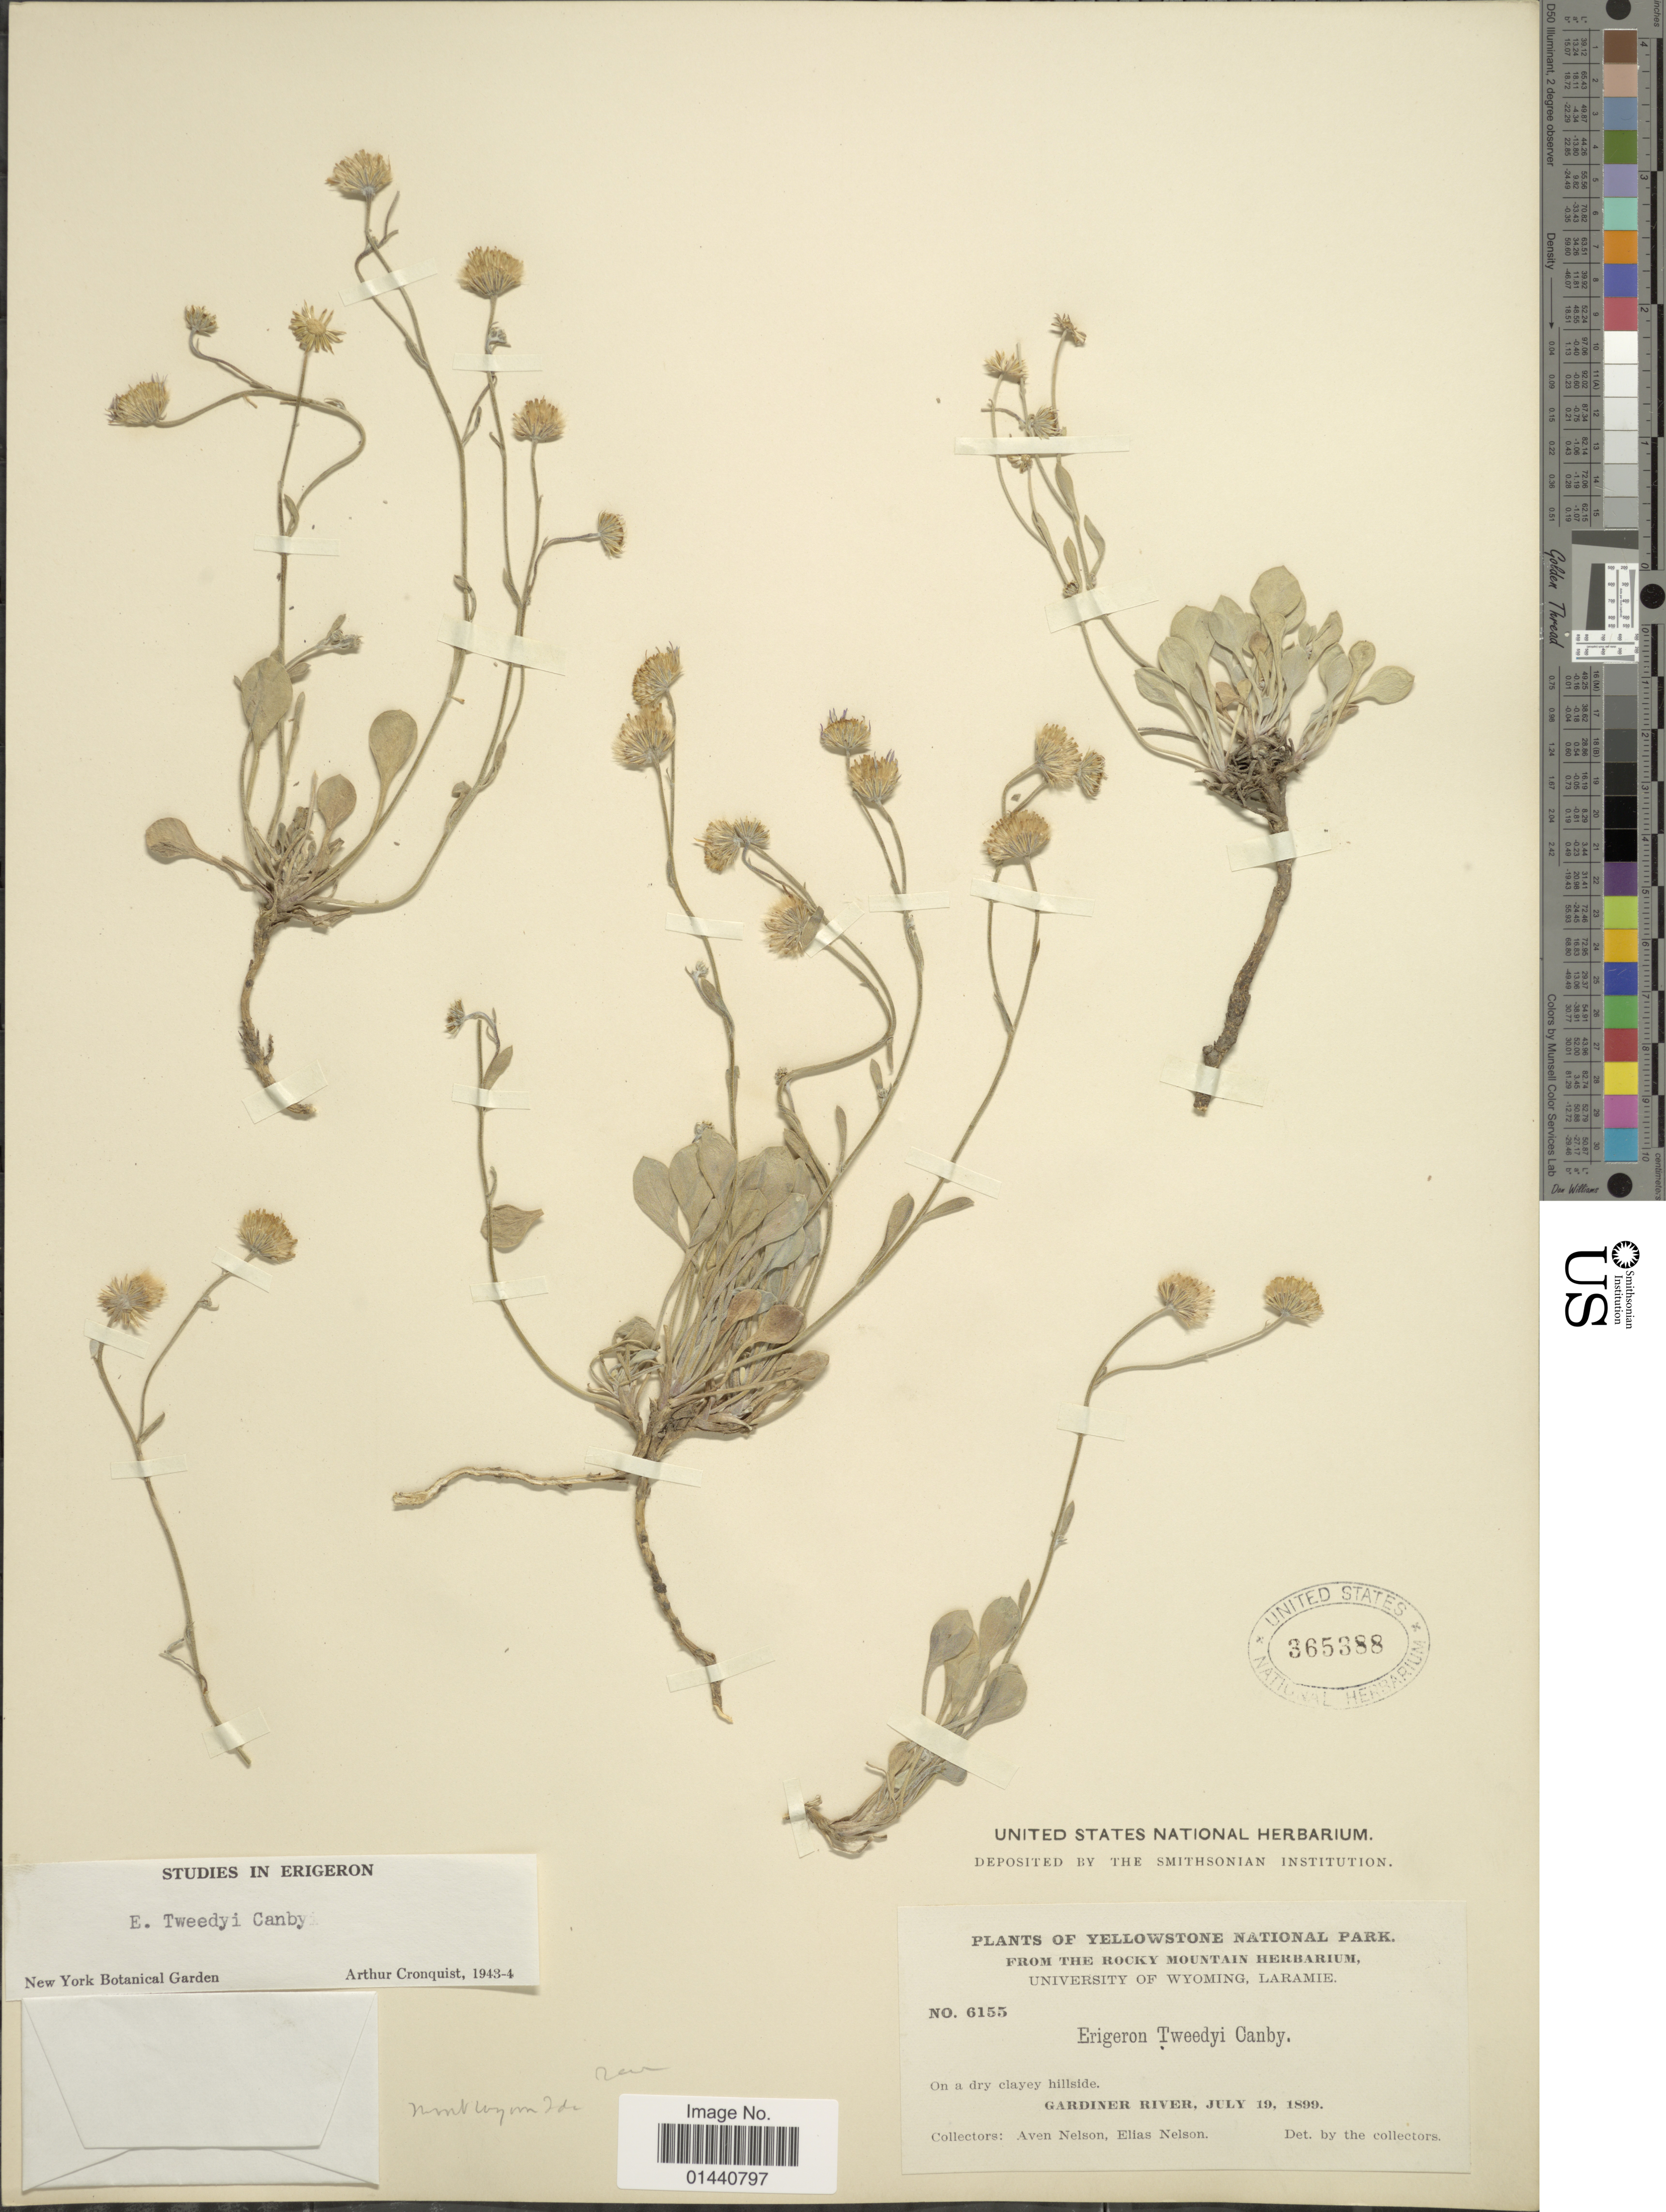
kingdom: Plantae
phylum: Tracheophyta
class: Magnoliopsida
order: Asterales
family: Asteraceae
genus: Erigeron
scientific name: Erigeron tweediei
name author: Hook. & Arn.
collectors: A. Nelson & E. Nelson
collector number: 6155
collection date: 1899-07-19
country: United States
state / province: Montana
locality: Yellowstone National Park. Gardiner River.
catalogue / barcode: US 365388